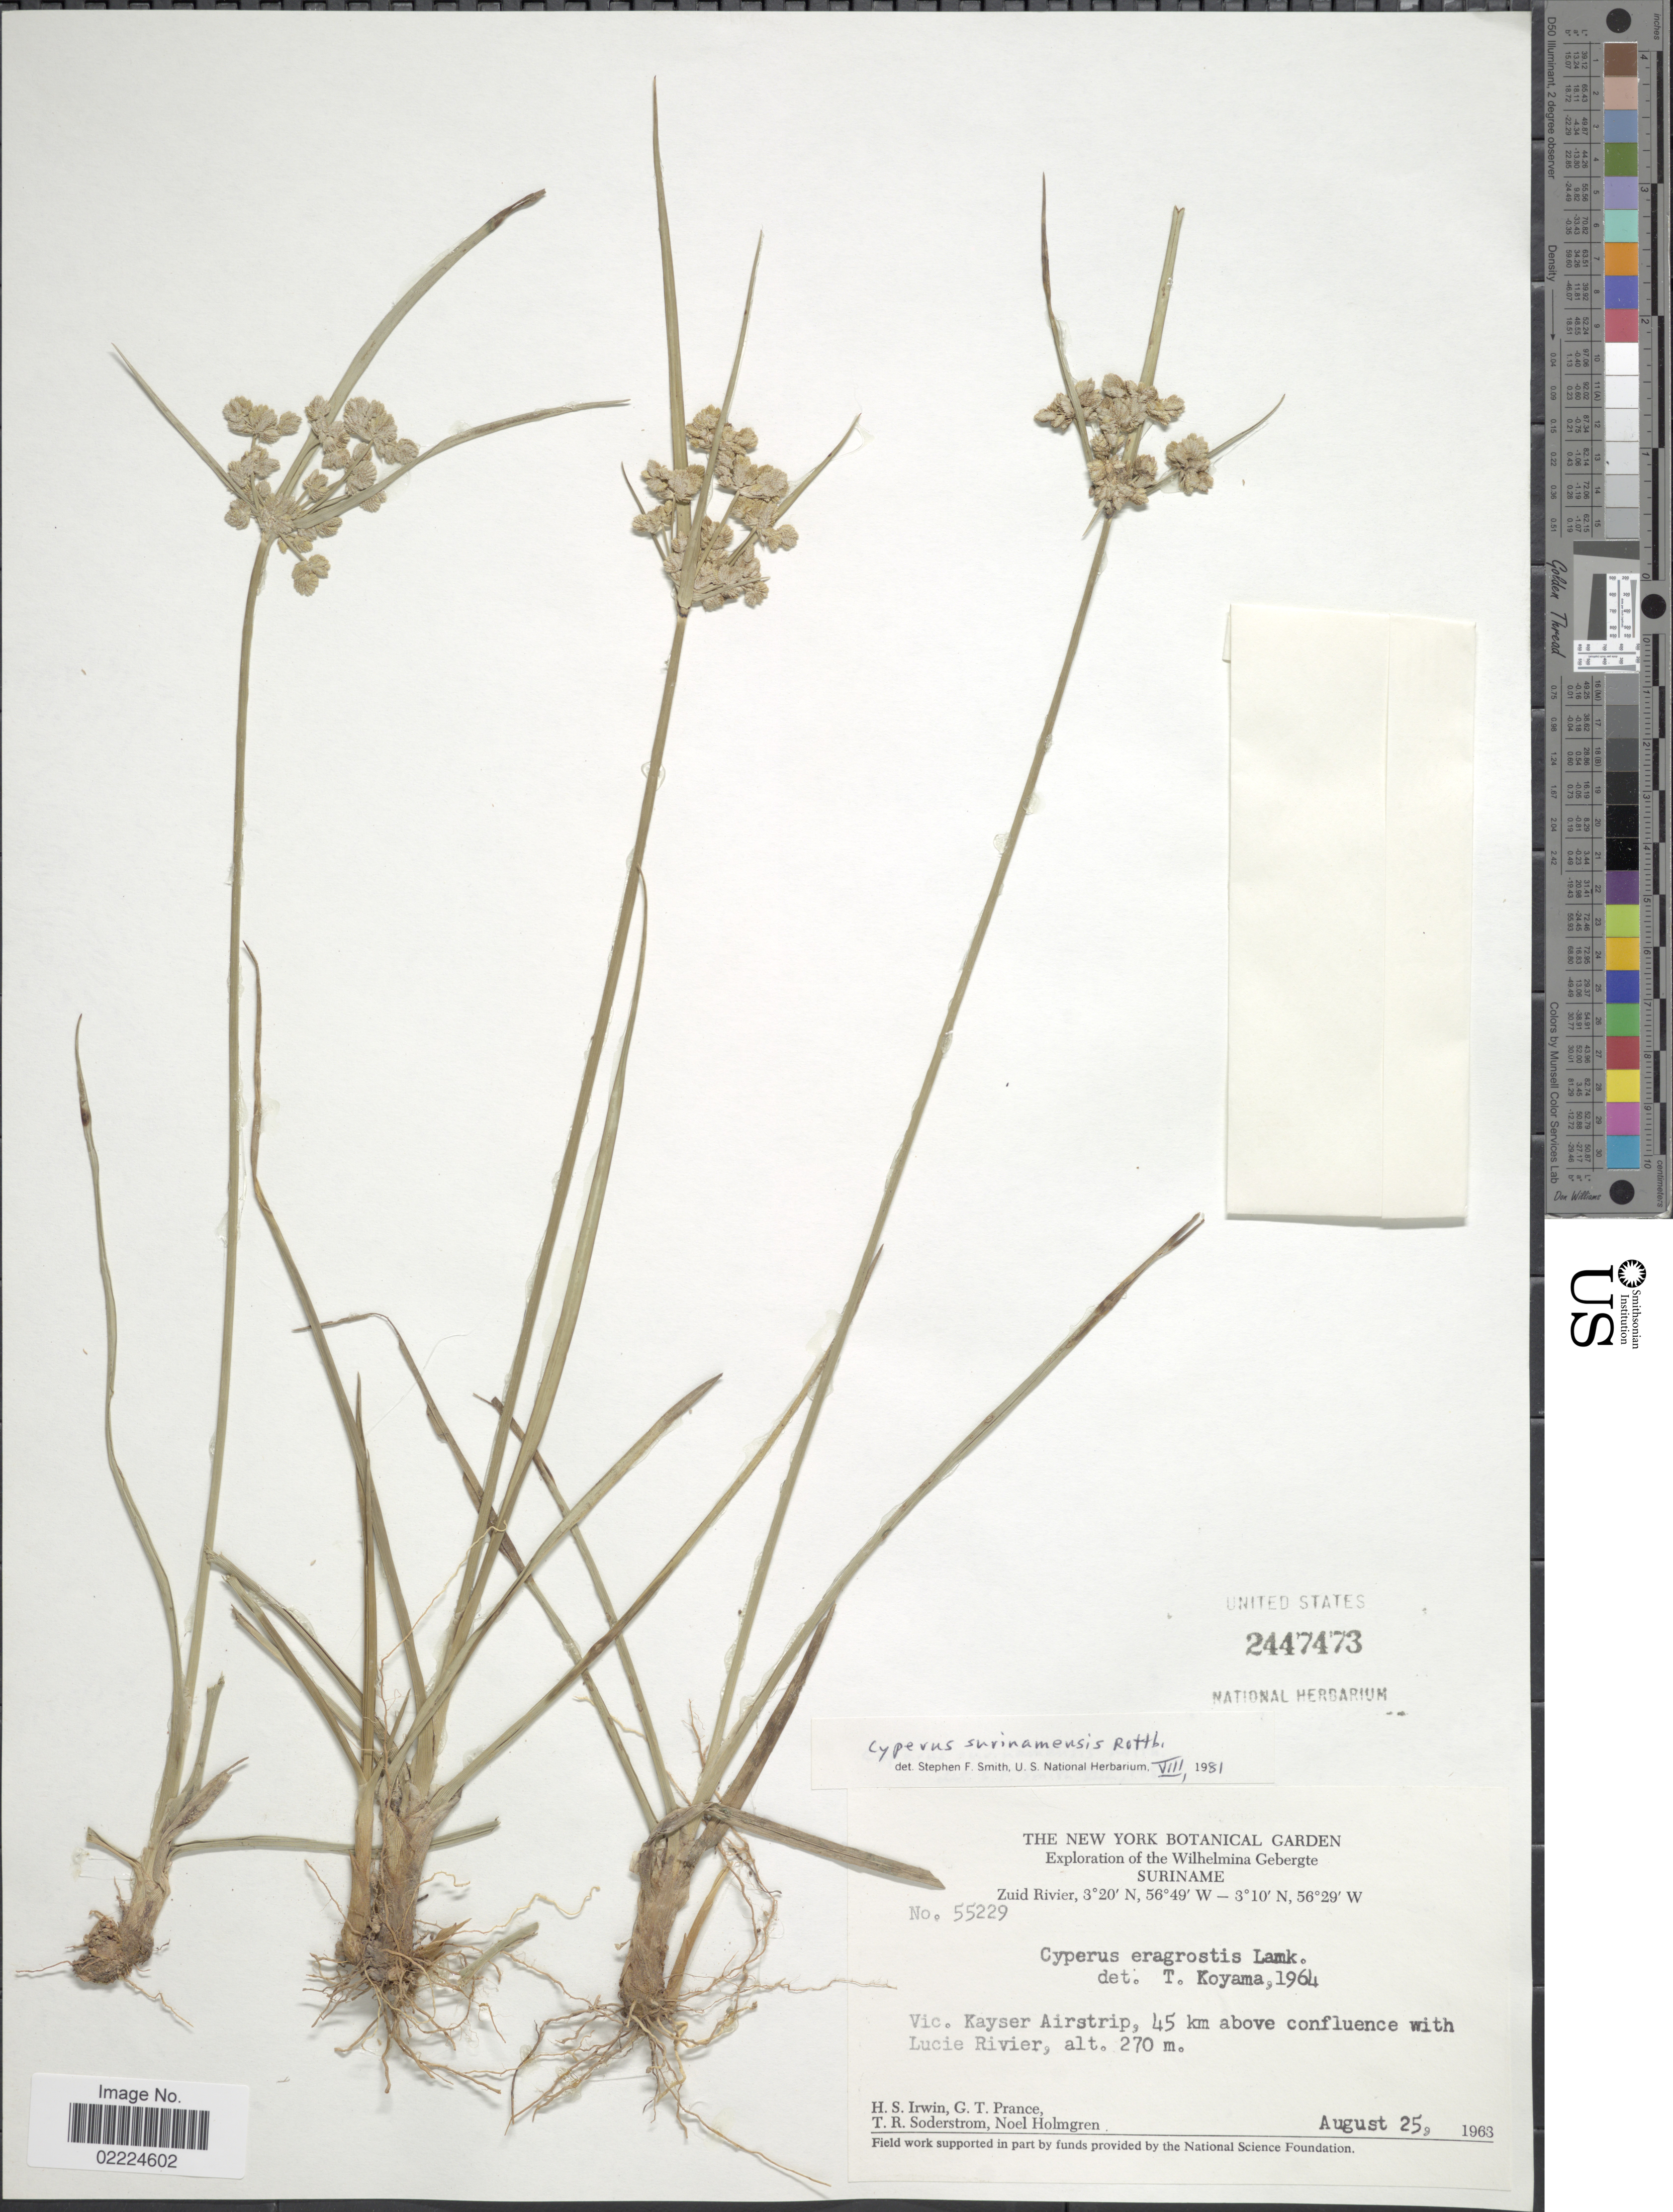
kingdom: Plantae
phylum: Tracheophyta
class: Liliopsida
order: Poales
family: Cyperaceae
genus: Cyperus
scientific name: Cyperus surinamensis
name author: Rottb.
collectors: H. Irwin, G. T. Prance, T. R. Soderstrom & N. H. Holmgren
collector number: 55229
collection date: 1963-08-25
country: Suriname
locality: Wilhelmina gebergte. Zuid Rivier. Vic. Kayser Airstrip, 45 km above confluence with Lucie rivier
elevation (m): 270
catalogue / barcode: US 2447473